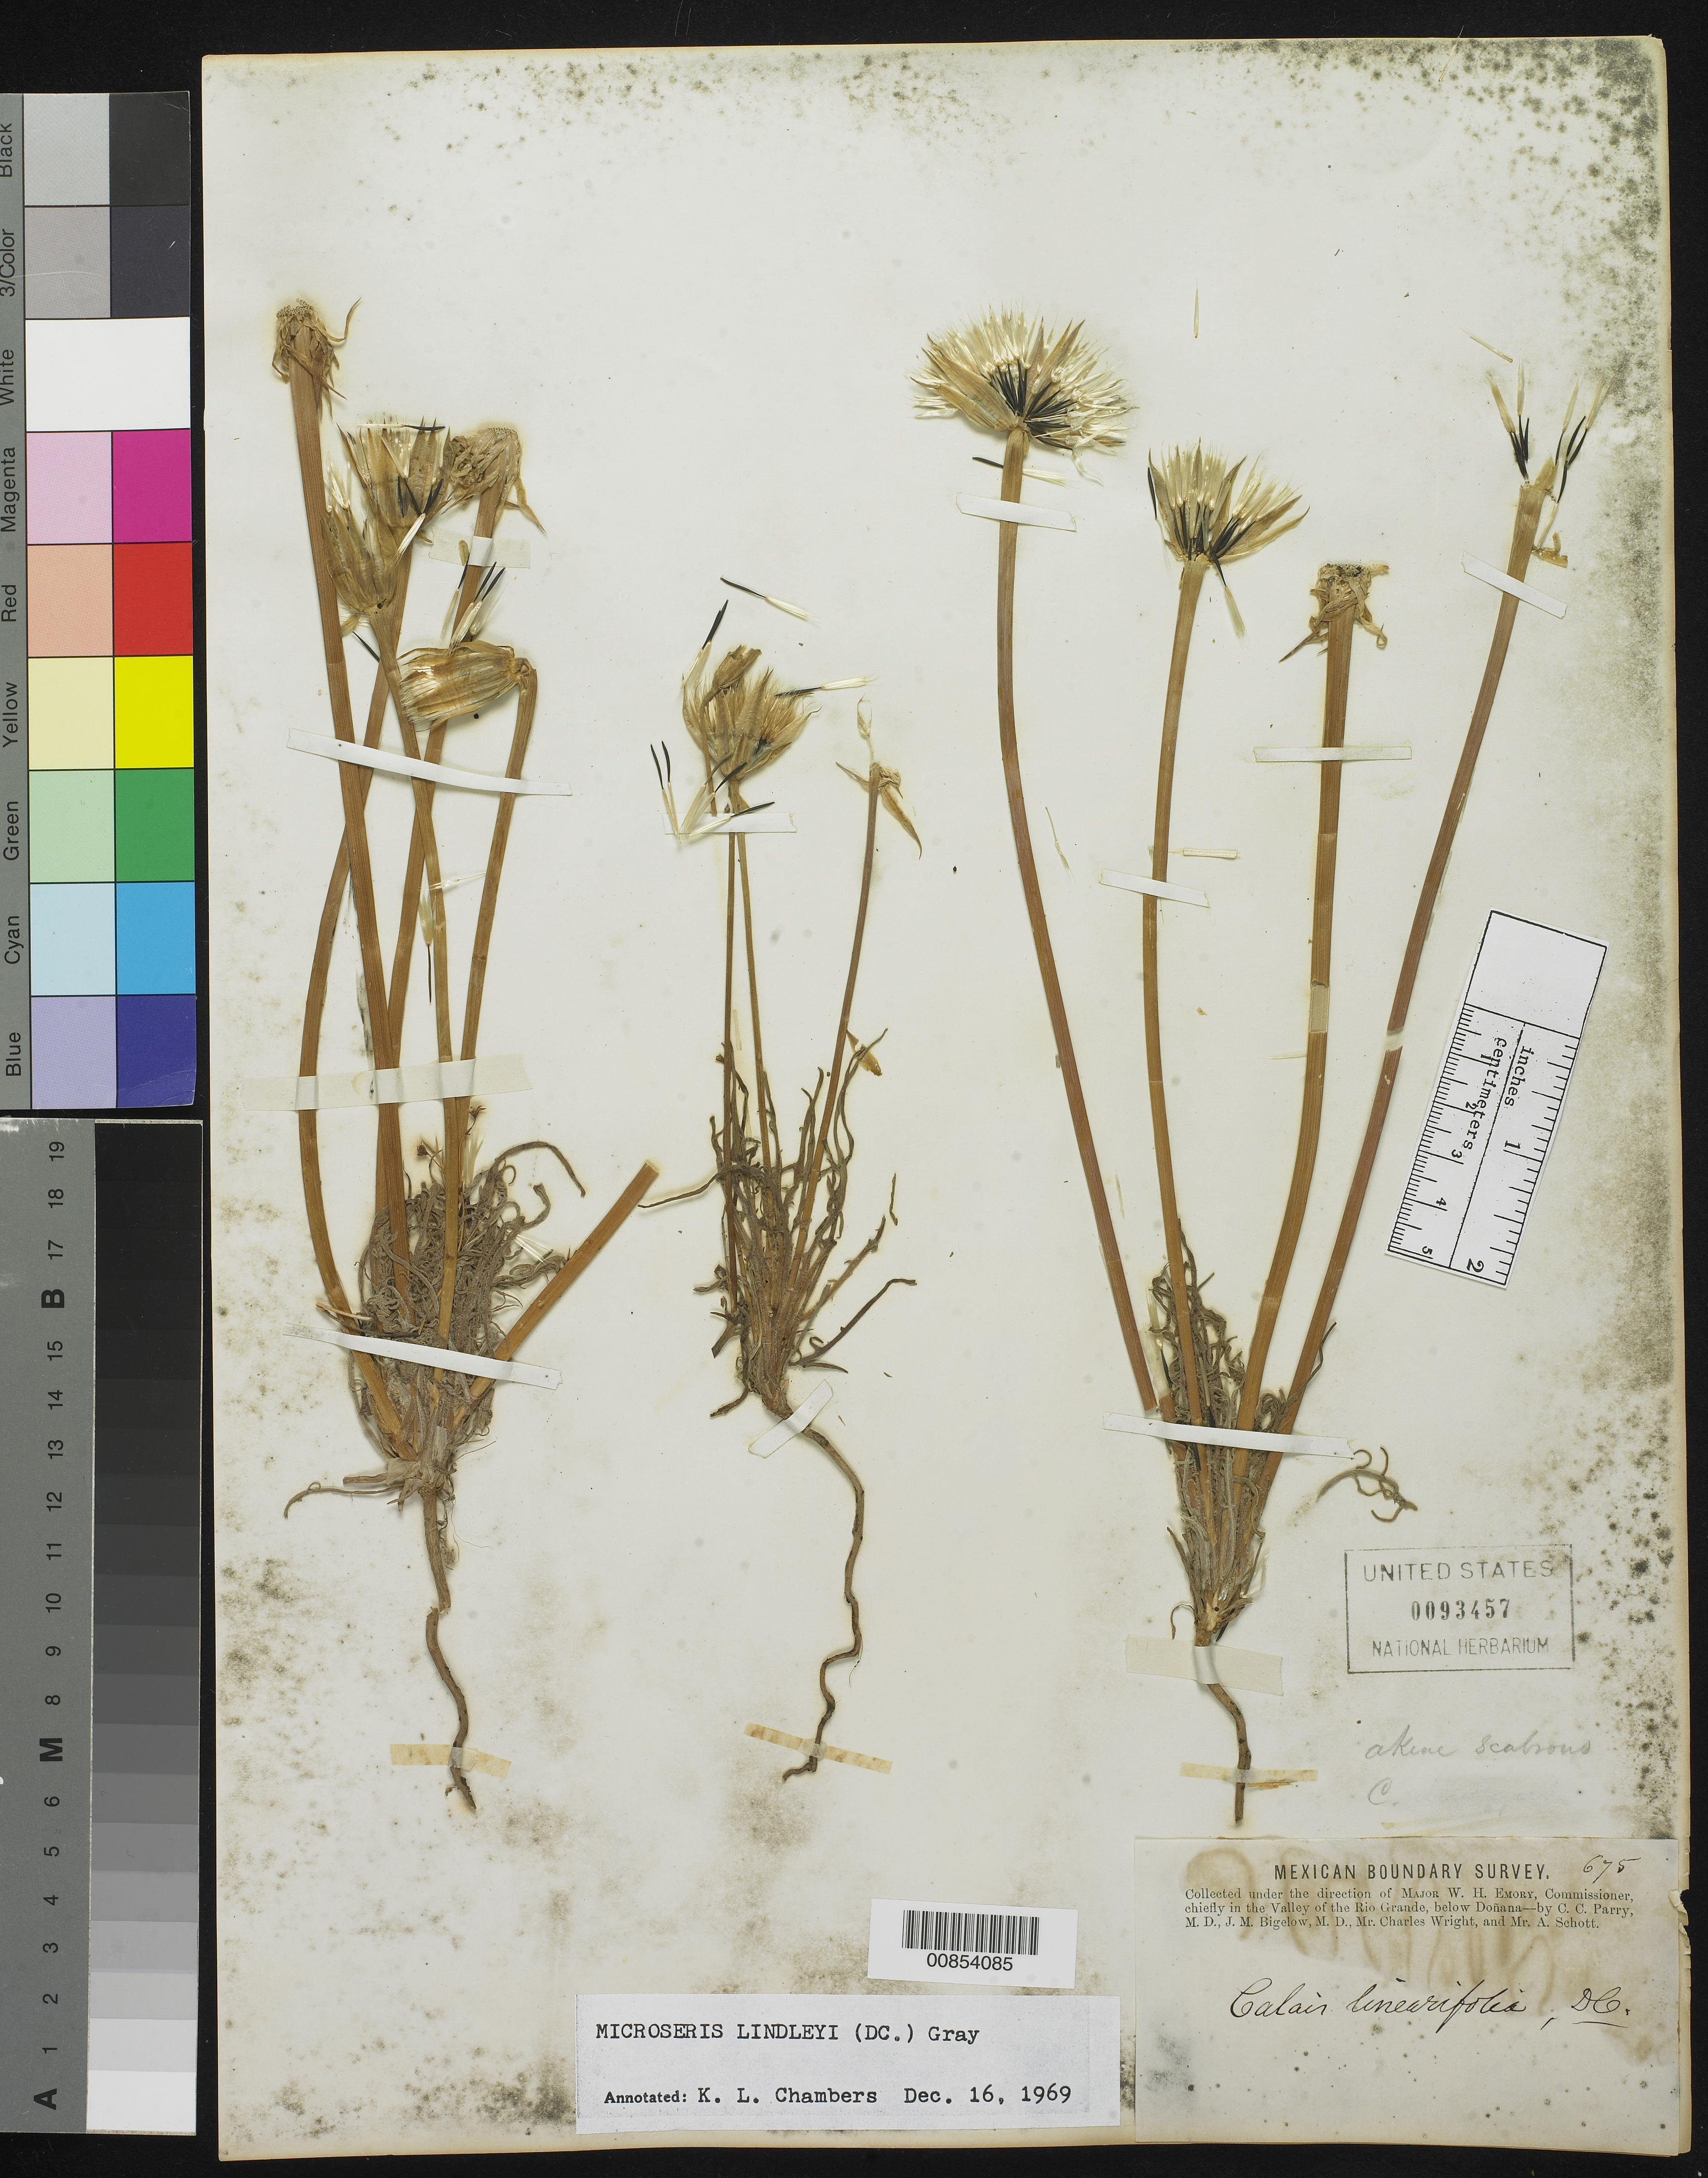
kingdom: Plantae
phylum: Tracheophyta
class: Magnoliopsida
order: Asterales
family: Asteraceae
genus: Uropappus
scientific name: Uropappus lindleyi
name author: (DC.) Nutt.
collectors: C. C. Parry, J. M. Bigelow, C. Wright & A. C. V. Schott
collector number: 675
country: United States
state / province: New Mexico / Texas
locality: Valley of the Rio Grande, below Doñana.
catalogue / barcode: US 93457